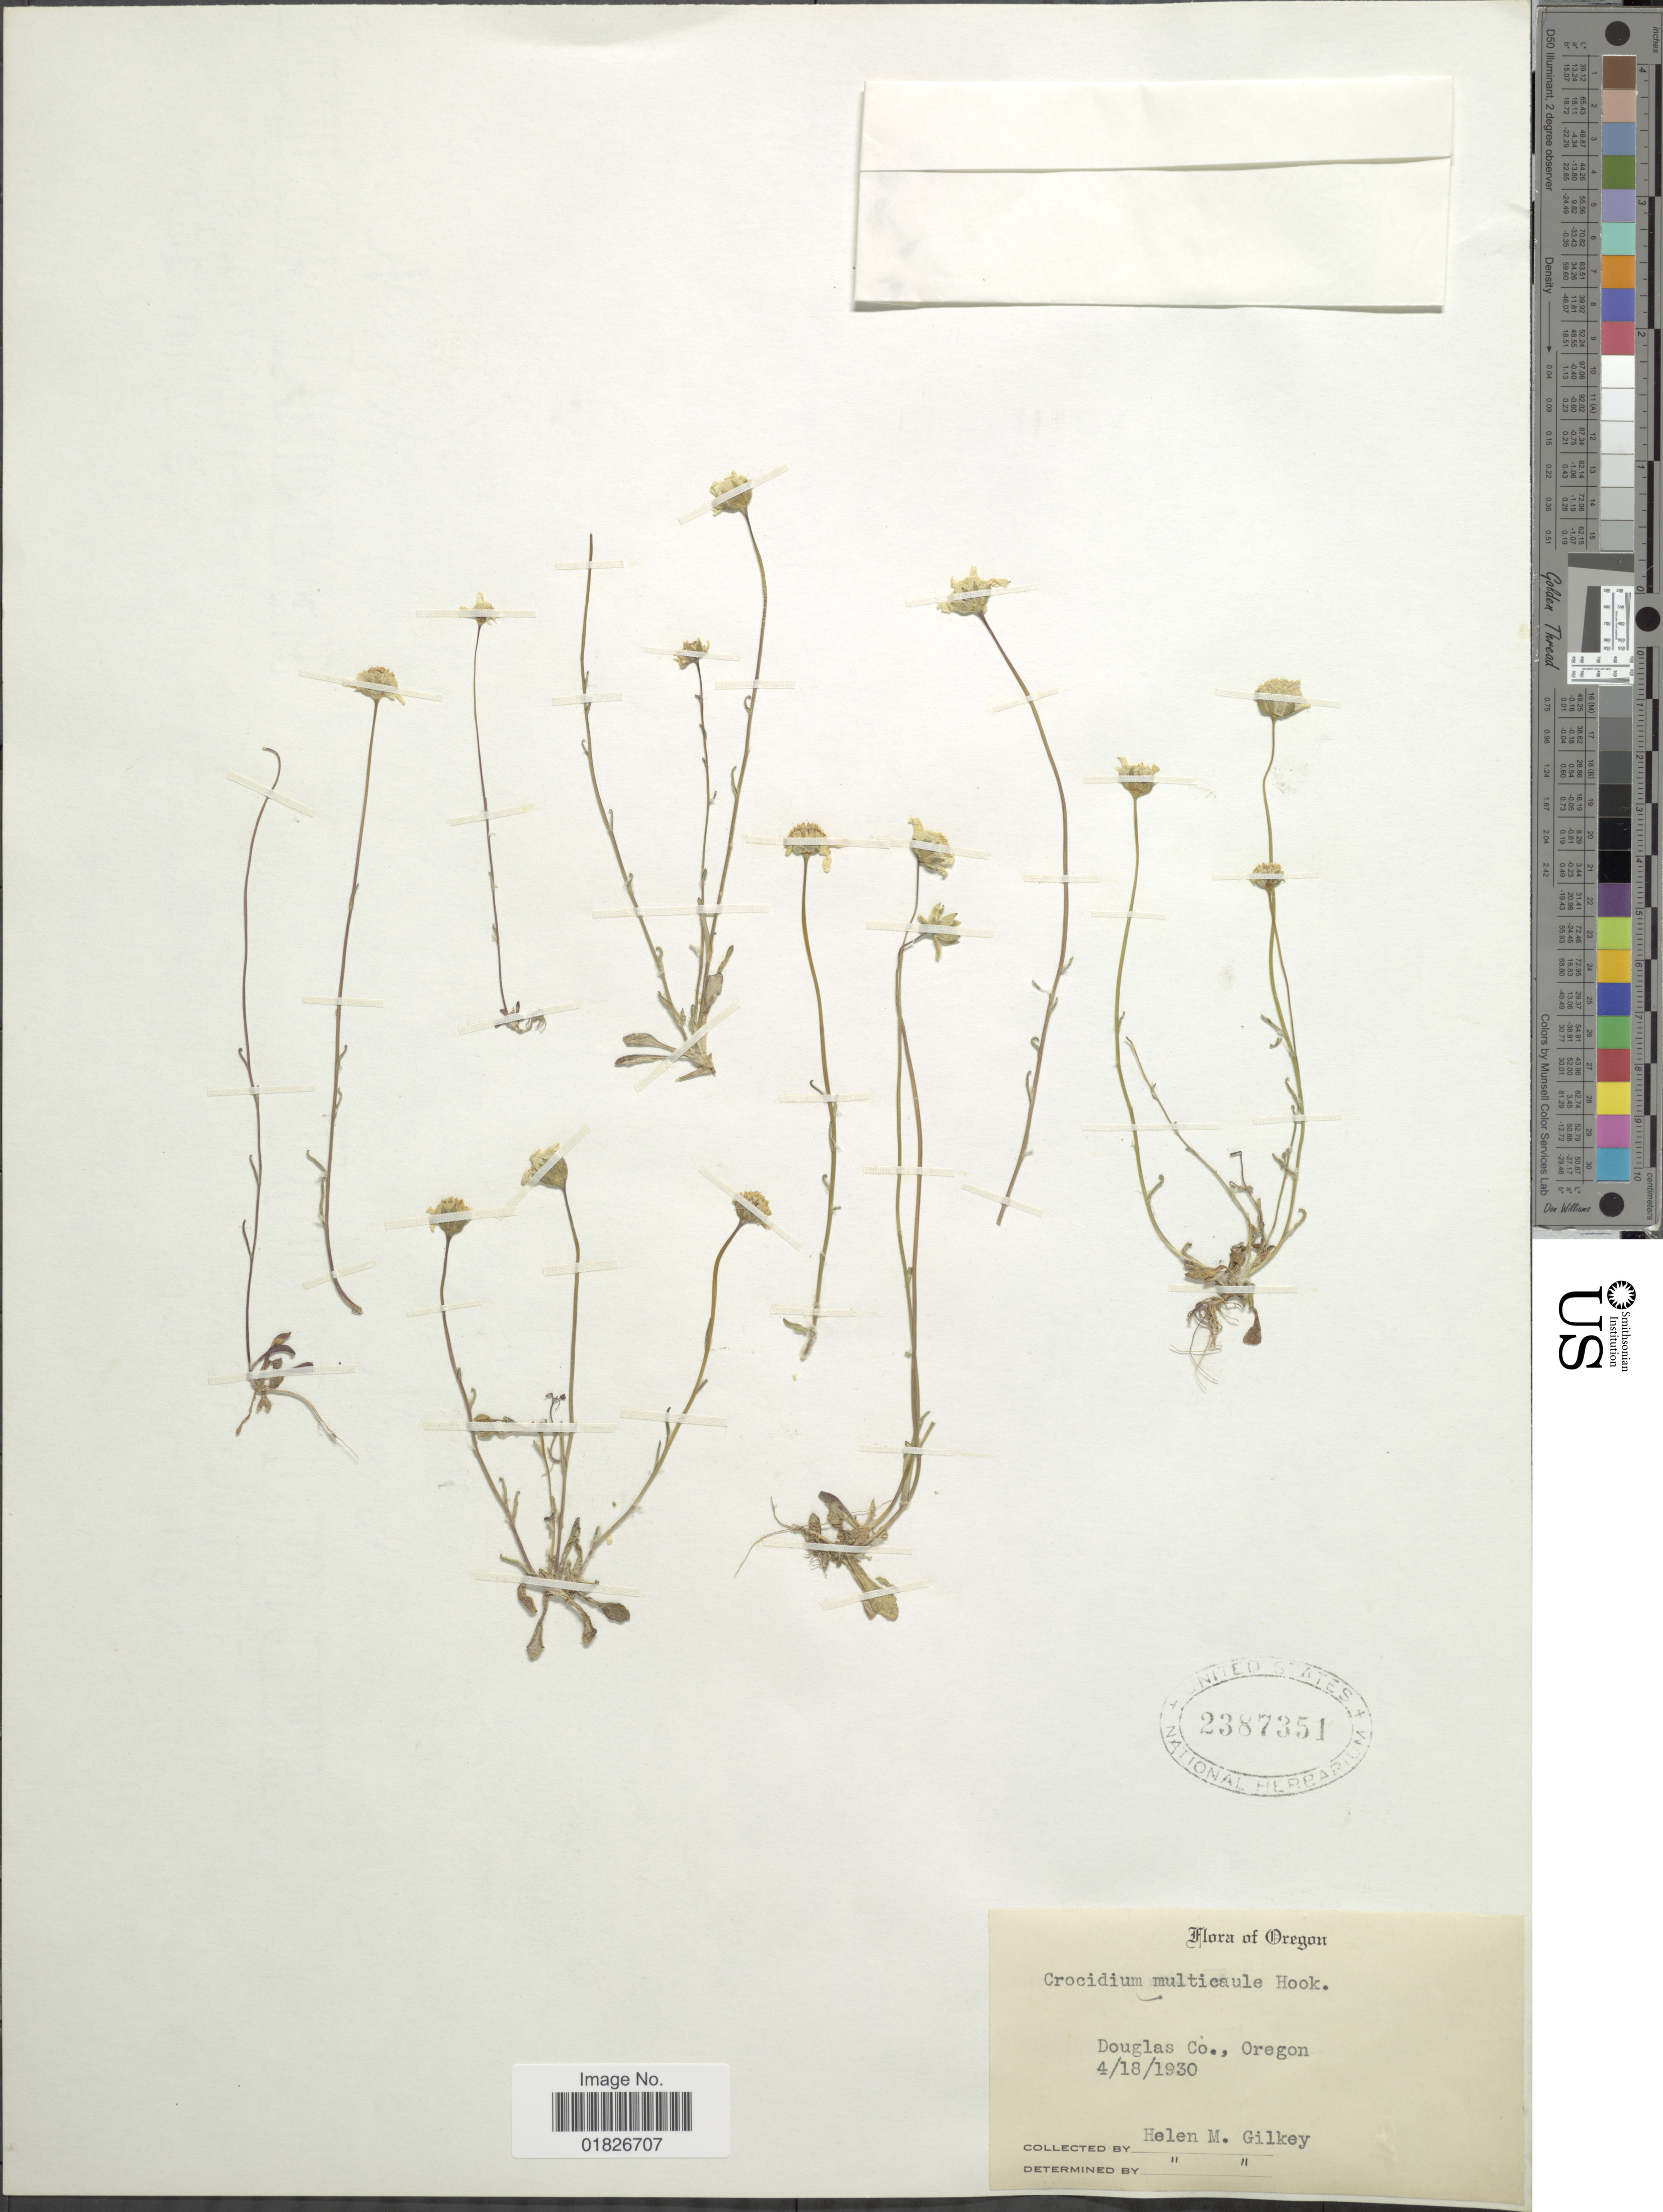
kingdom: Plantae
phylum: Tracheophyta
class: Magnoliopsida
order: Asterales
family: Asteraceae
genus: Crocidium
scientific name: Crocidium multicaule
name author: Hook.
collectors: H. Gilkey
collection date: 1930-04-18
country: United States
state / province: Oregon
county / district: Douglas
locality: Douglas Co.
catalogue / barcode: US 2387351